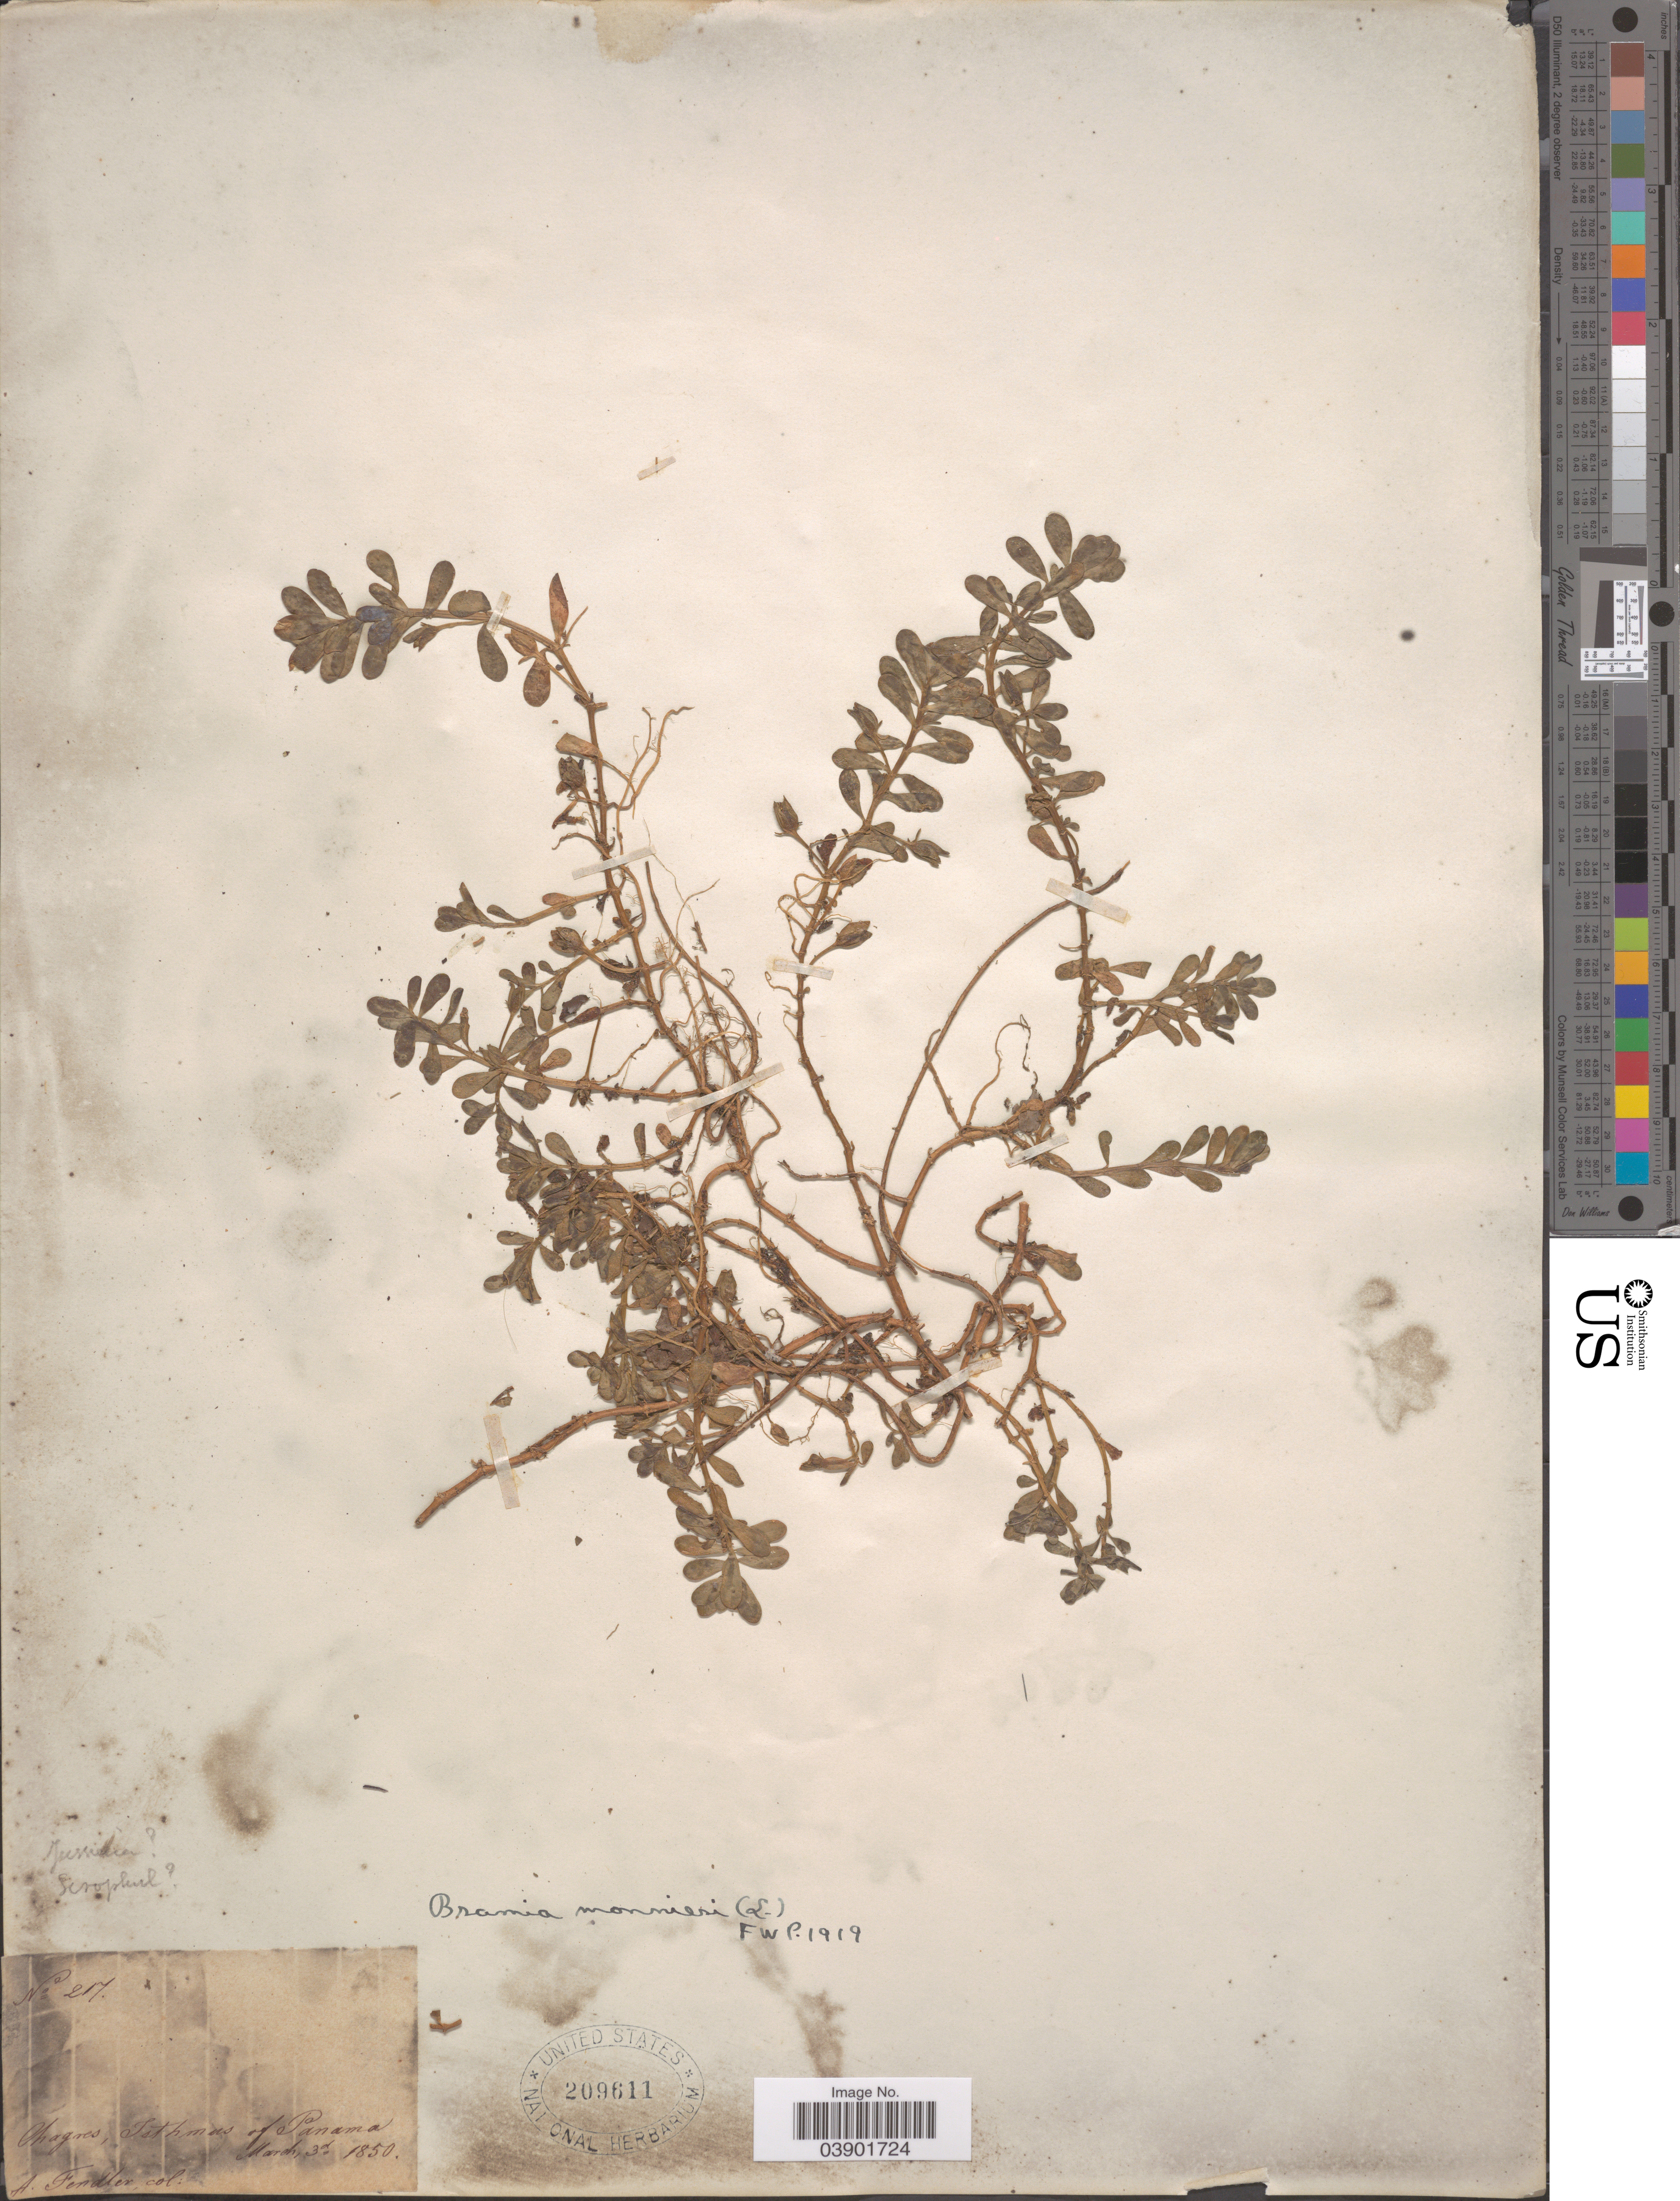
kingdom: Plantae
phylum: Tracheophyta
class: Magnoliopsida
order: Lamiales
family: Plantaginaceae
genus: Bacopa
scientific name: Bacopa monnieri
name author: (L.) Pennell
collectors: A. Fendler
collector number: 217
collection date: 1850-03-03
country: Panama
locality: Chagres, Isthmus of Panama.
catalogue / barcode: US 209611